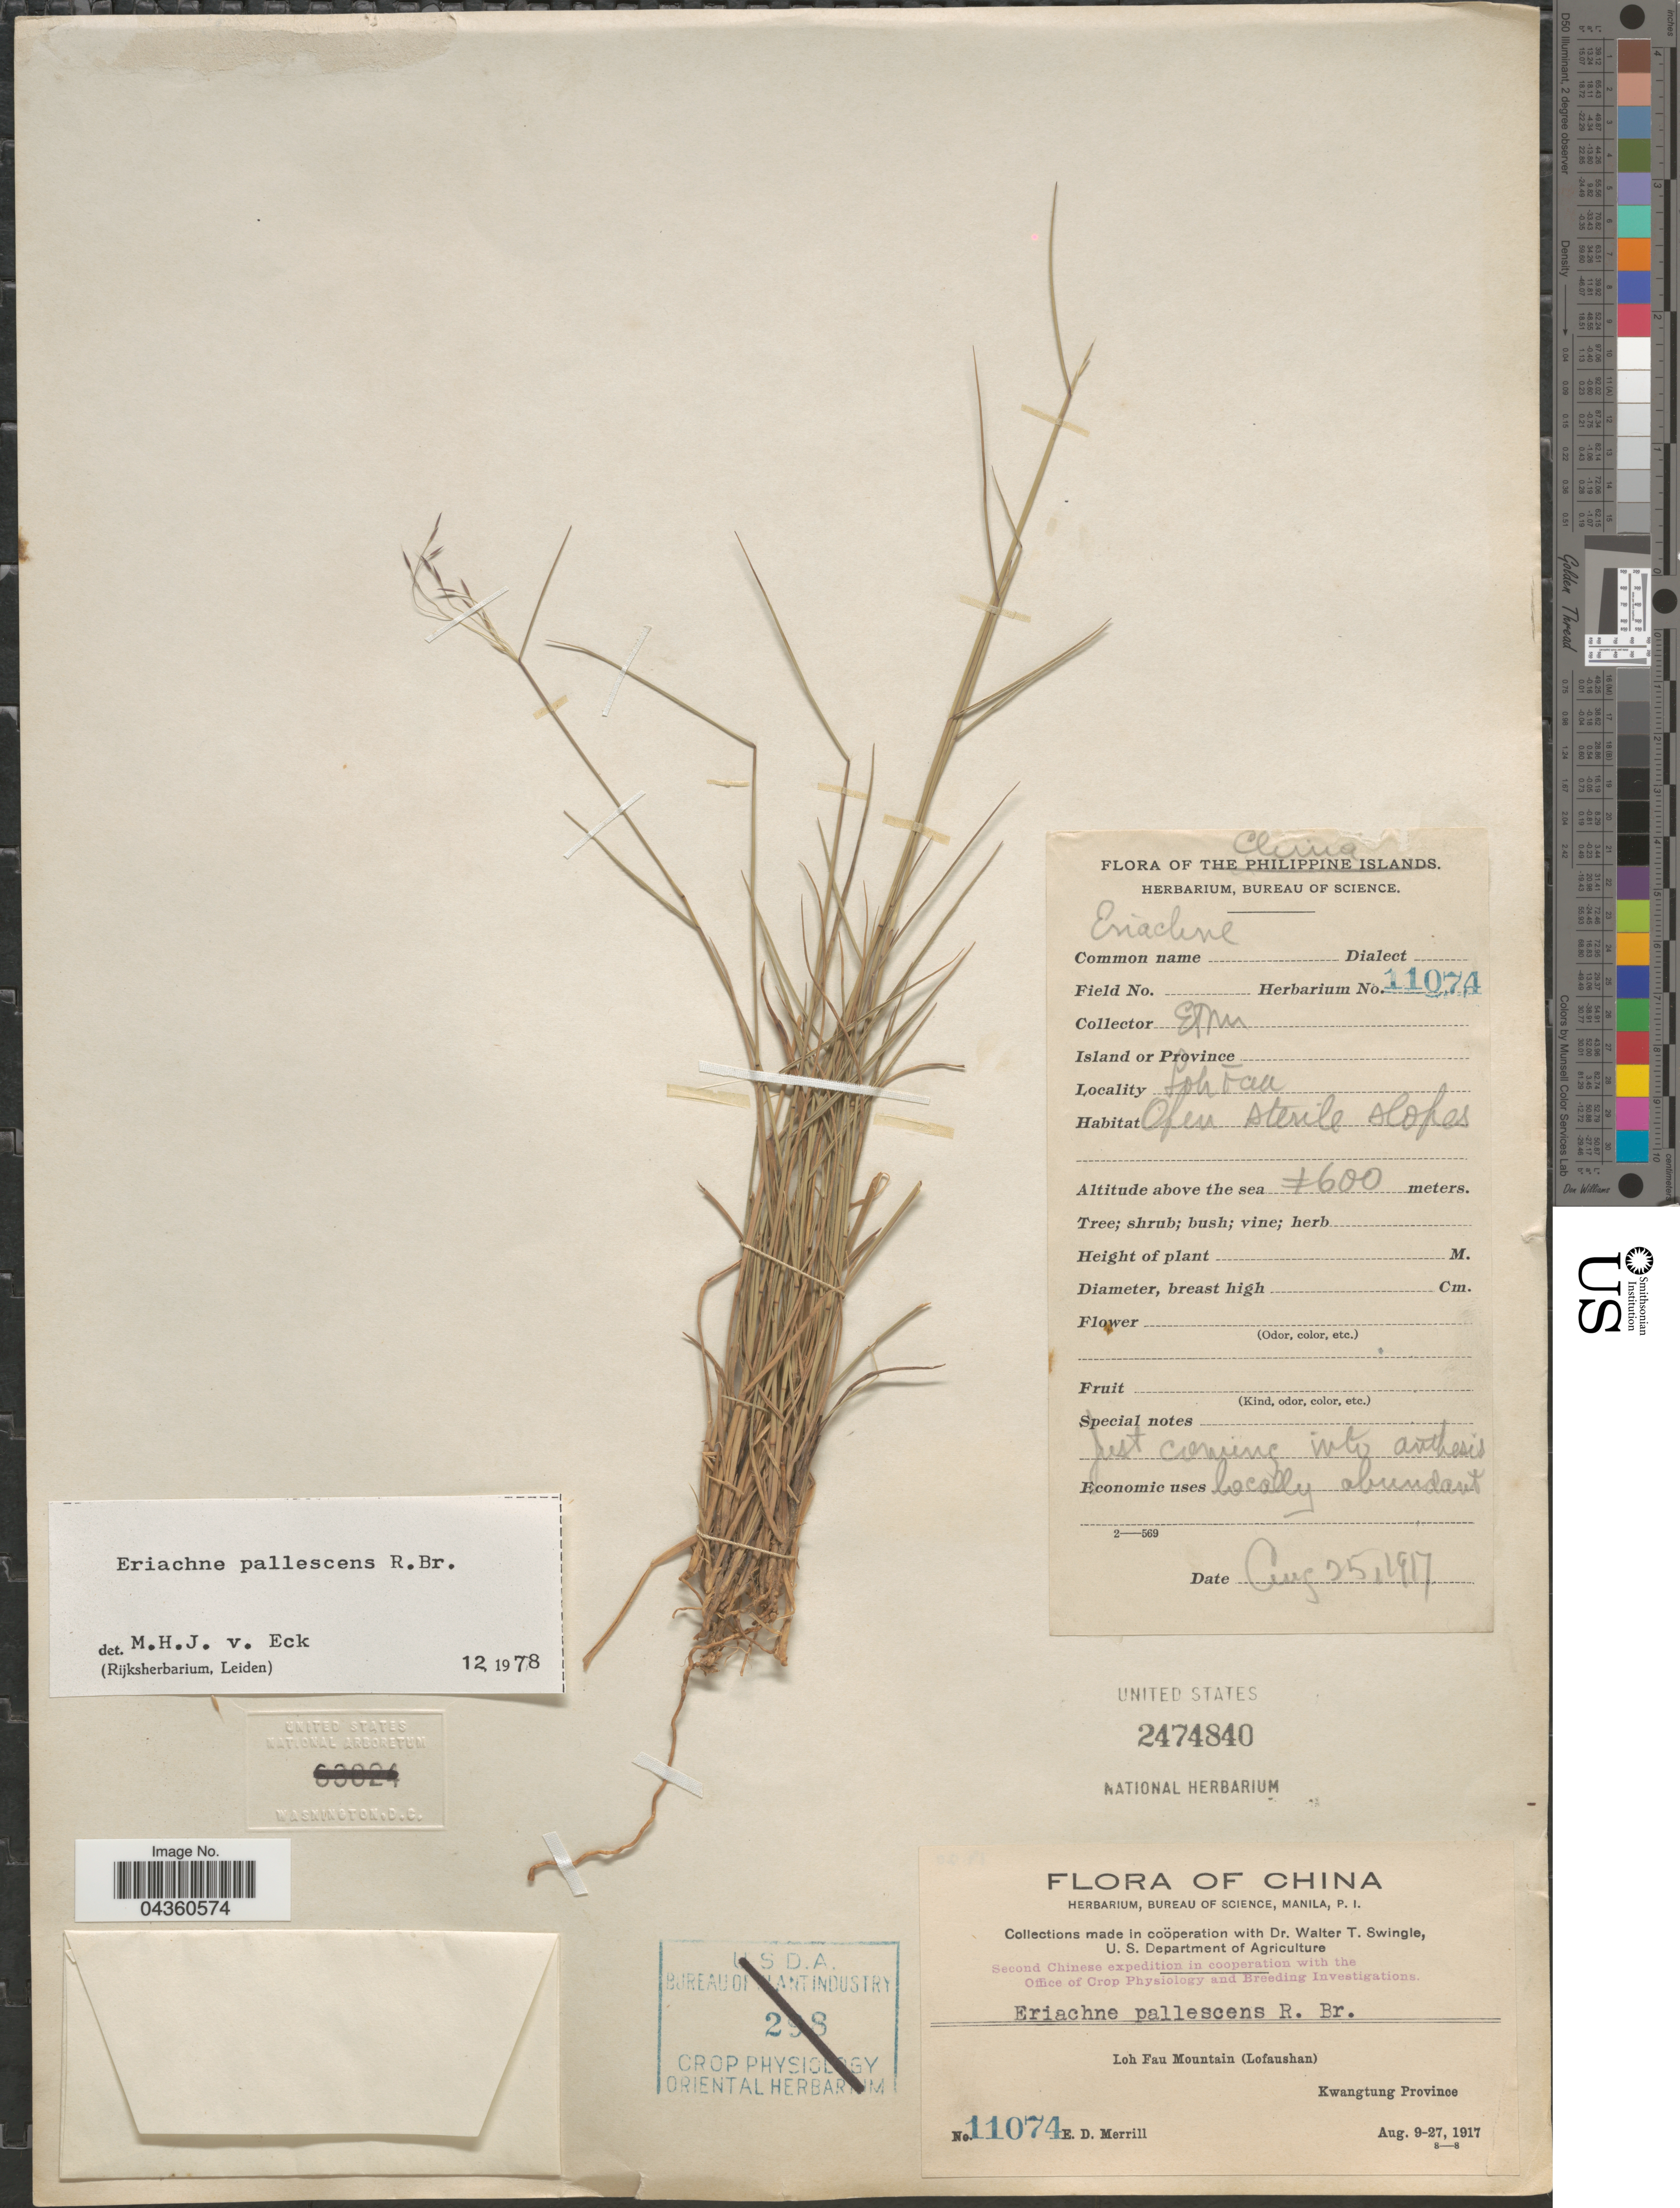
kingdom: Plantae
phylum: Tracheophyta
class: Liliopsida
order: Poales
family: Poaceae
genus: Eriachne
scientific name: Eriachne pallescens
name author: R. Br.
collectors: E. D. Merrill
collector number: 11074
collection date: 1917-08-25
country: China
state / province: Guangdong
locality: Second Chinese expedition. Loh Fau Mountain (Lofaushan). Kwangtung Province.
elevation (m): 600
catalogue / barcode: US 2474840